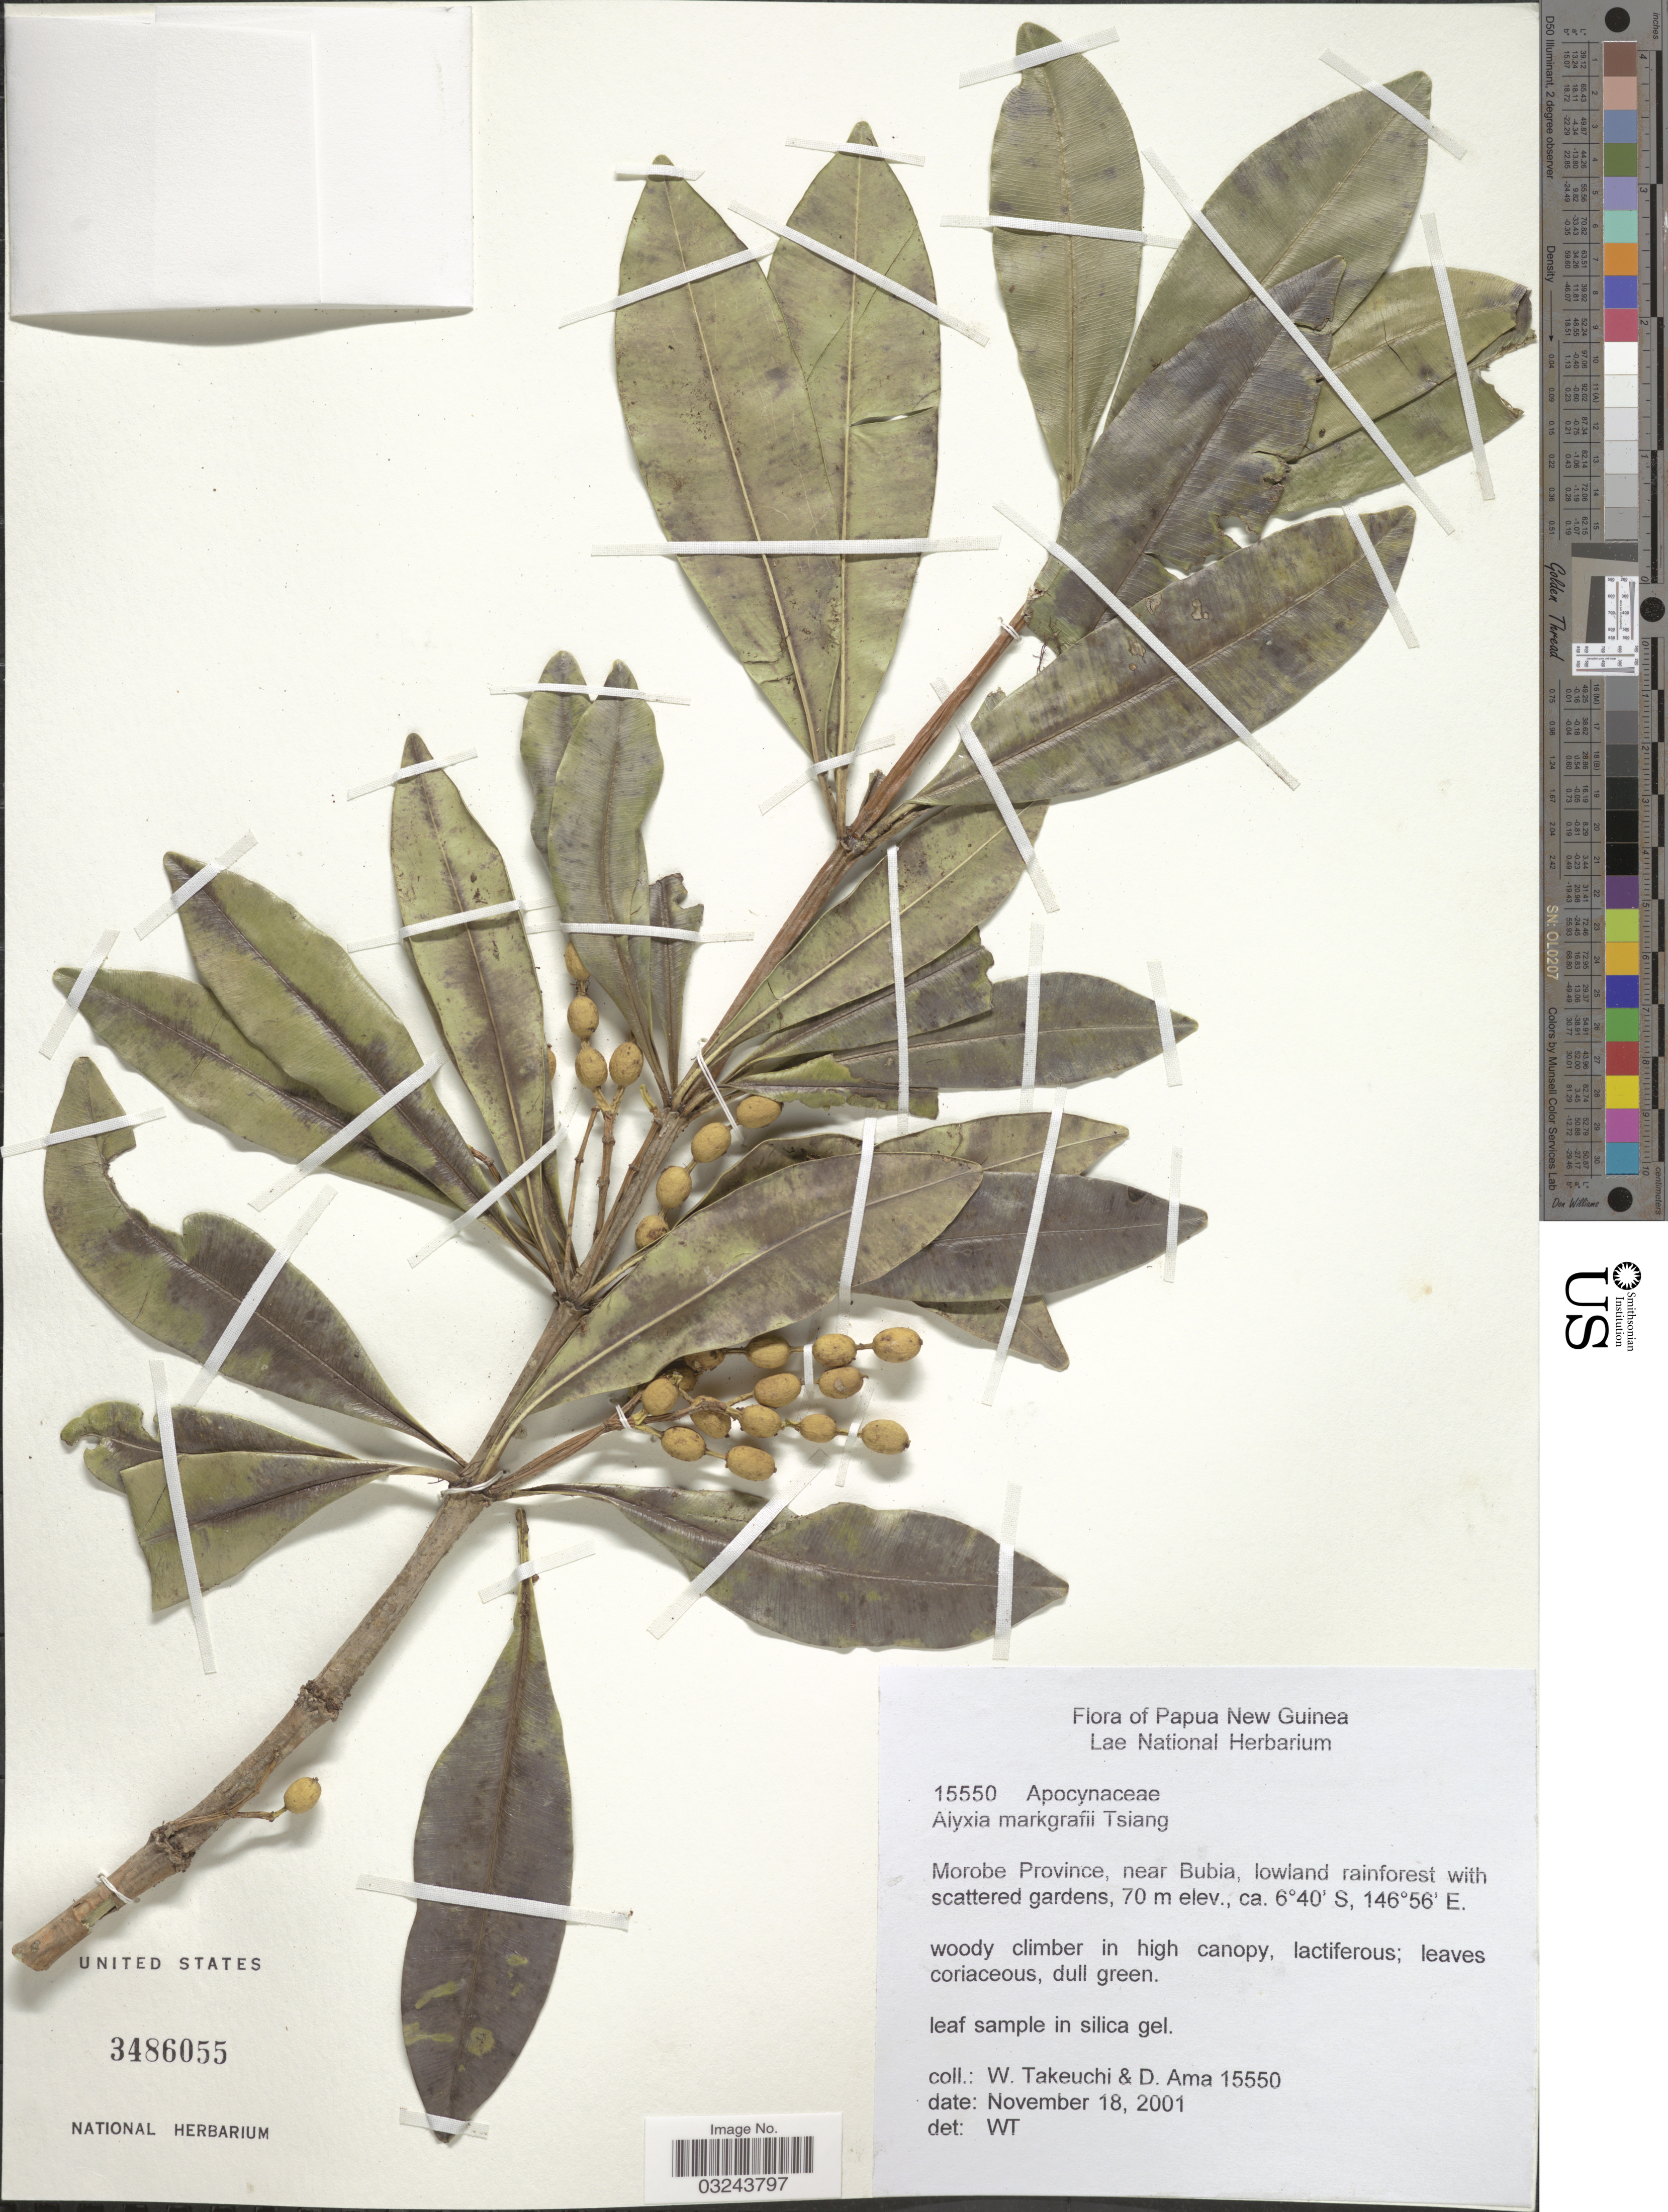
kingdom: Plantae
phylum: Tracheophyta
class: Magnoliopsida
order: Gentianales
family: Apocynaceae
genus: Alyxia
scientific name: Alyxia markgrafii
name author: Tsiang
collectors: W. Takeuchi & D. Ama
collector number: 15550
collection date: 2001-11-18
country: Papua New Guinea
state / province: Morobe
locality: Morobe Province, near Bubia, lowland rainforest with scattered gardens.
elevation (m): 70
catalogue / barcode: US 3486055